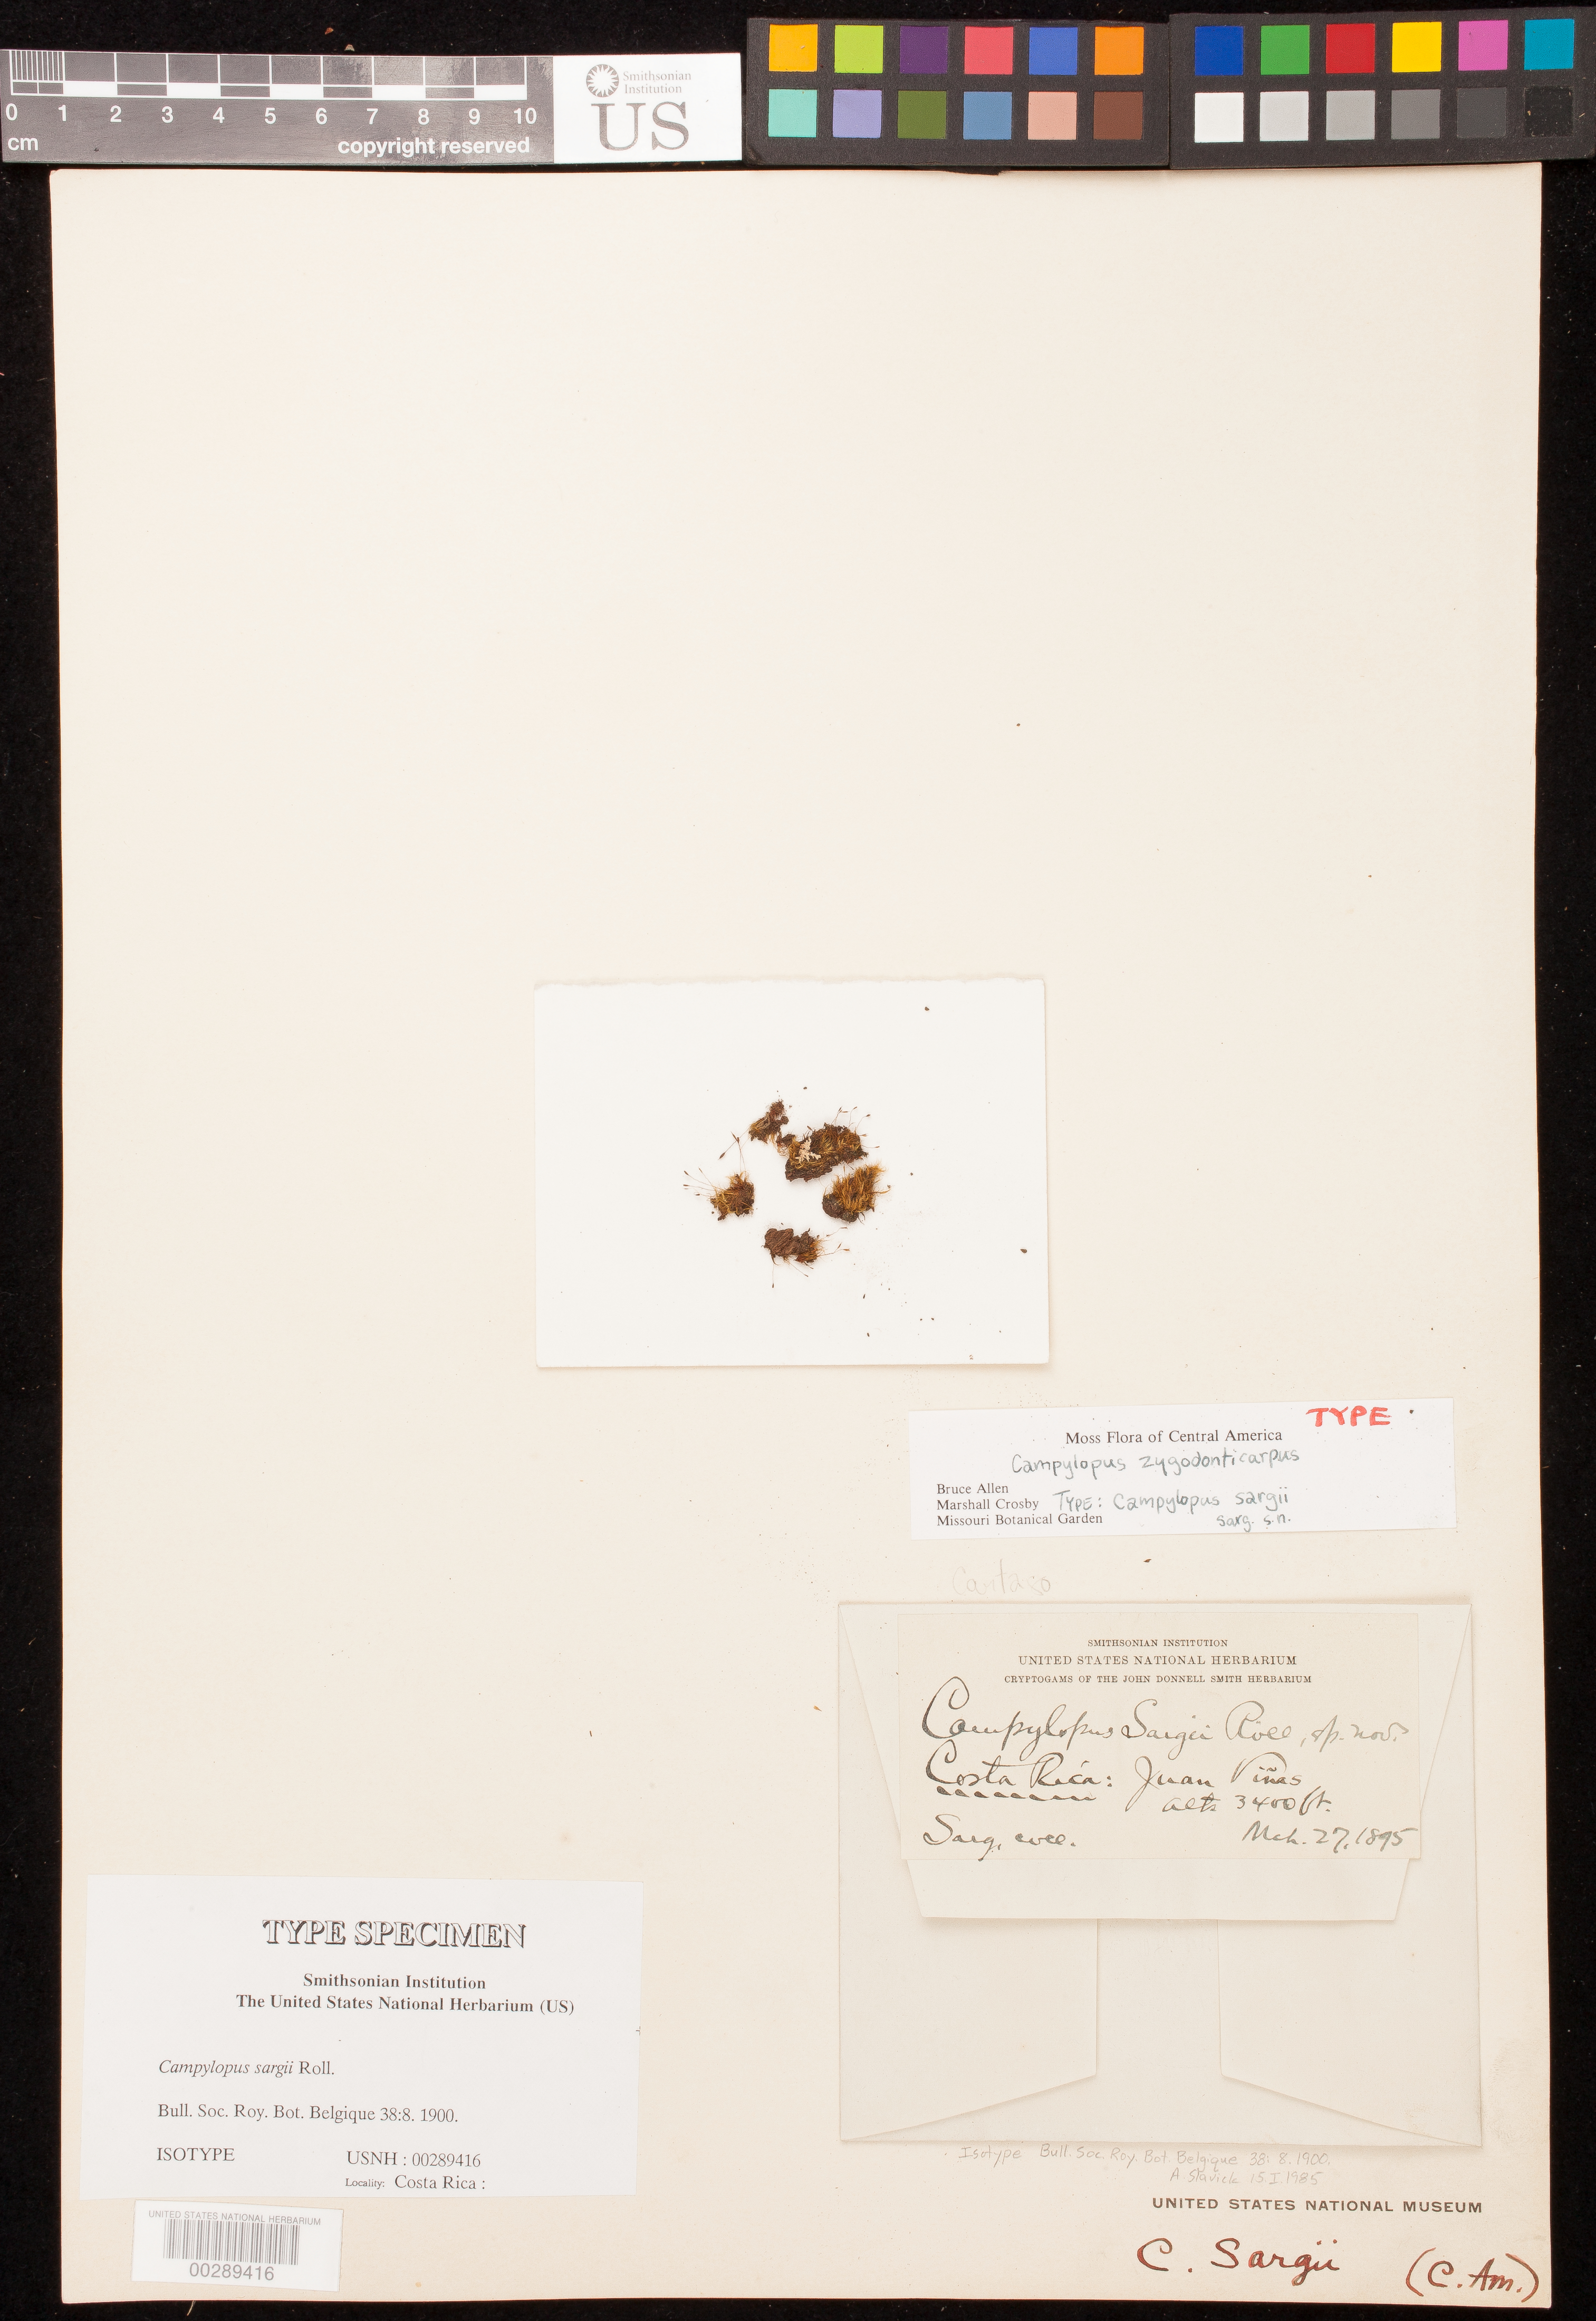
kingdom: Plantae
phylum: Bryophyta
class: Bryopsida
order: Dicranales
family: Leucobryaceae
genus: Campylopus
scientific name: Campylopus sargii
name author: Roll ex Renauld & Cardot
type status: Isotype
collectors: C. S. Sargent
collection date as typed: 27 Mar 1895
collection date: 1895-03-27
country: Costa Rica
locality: Juan Vinas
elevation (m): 1036